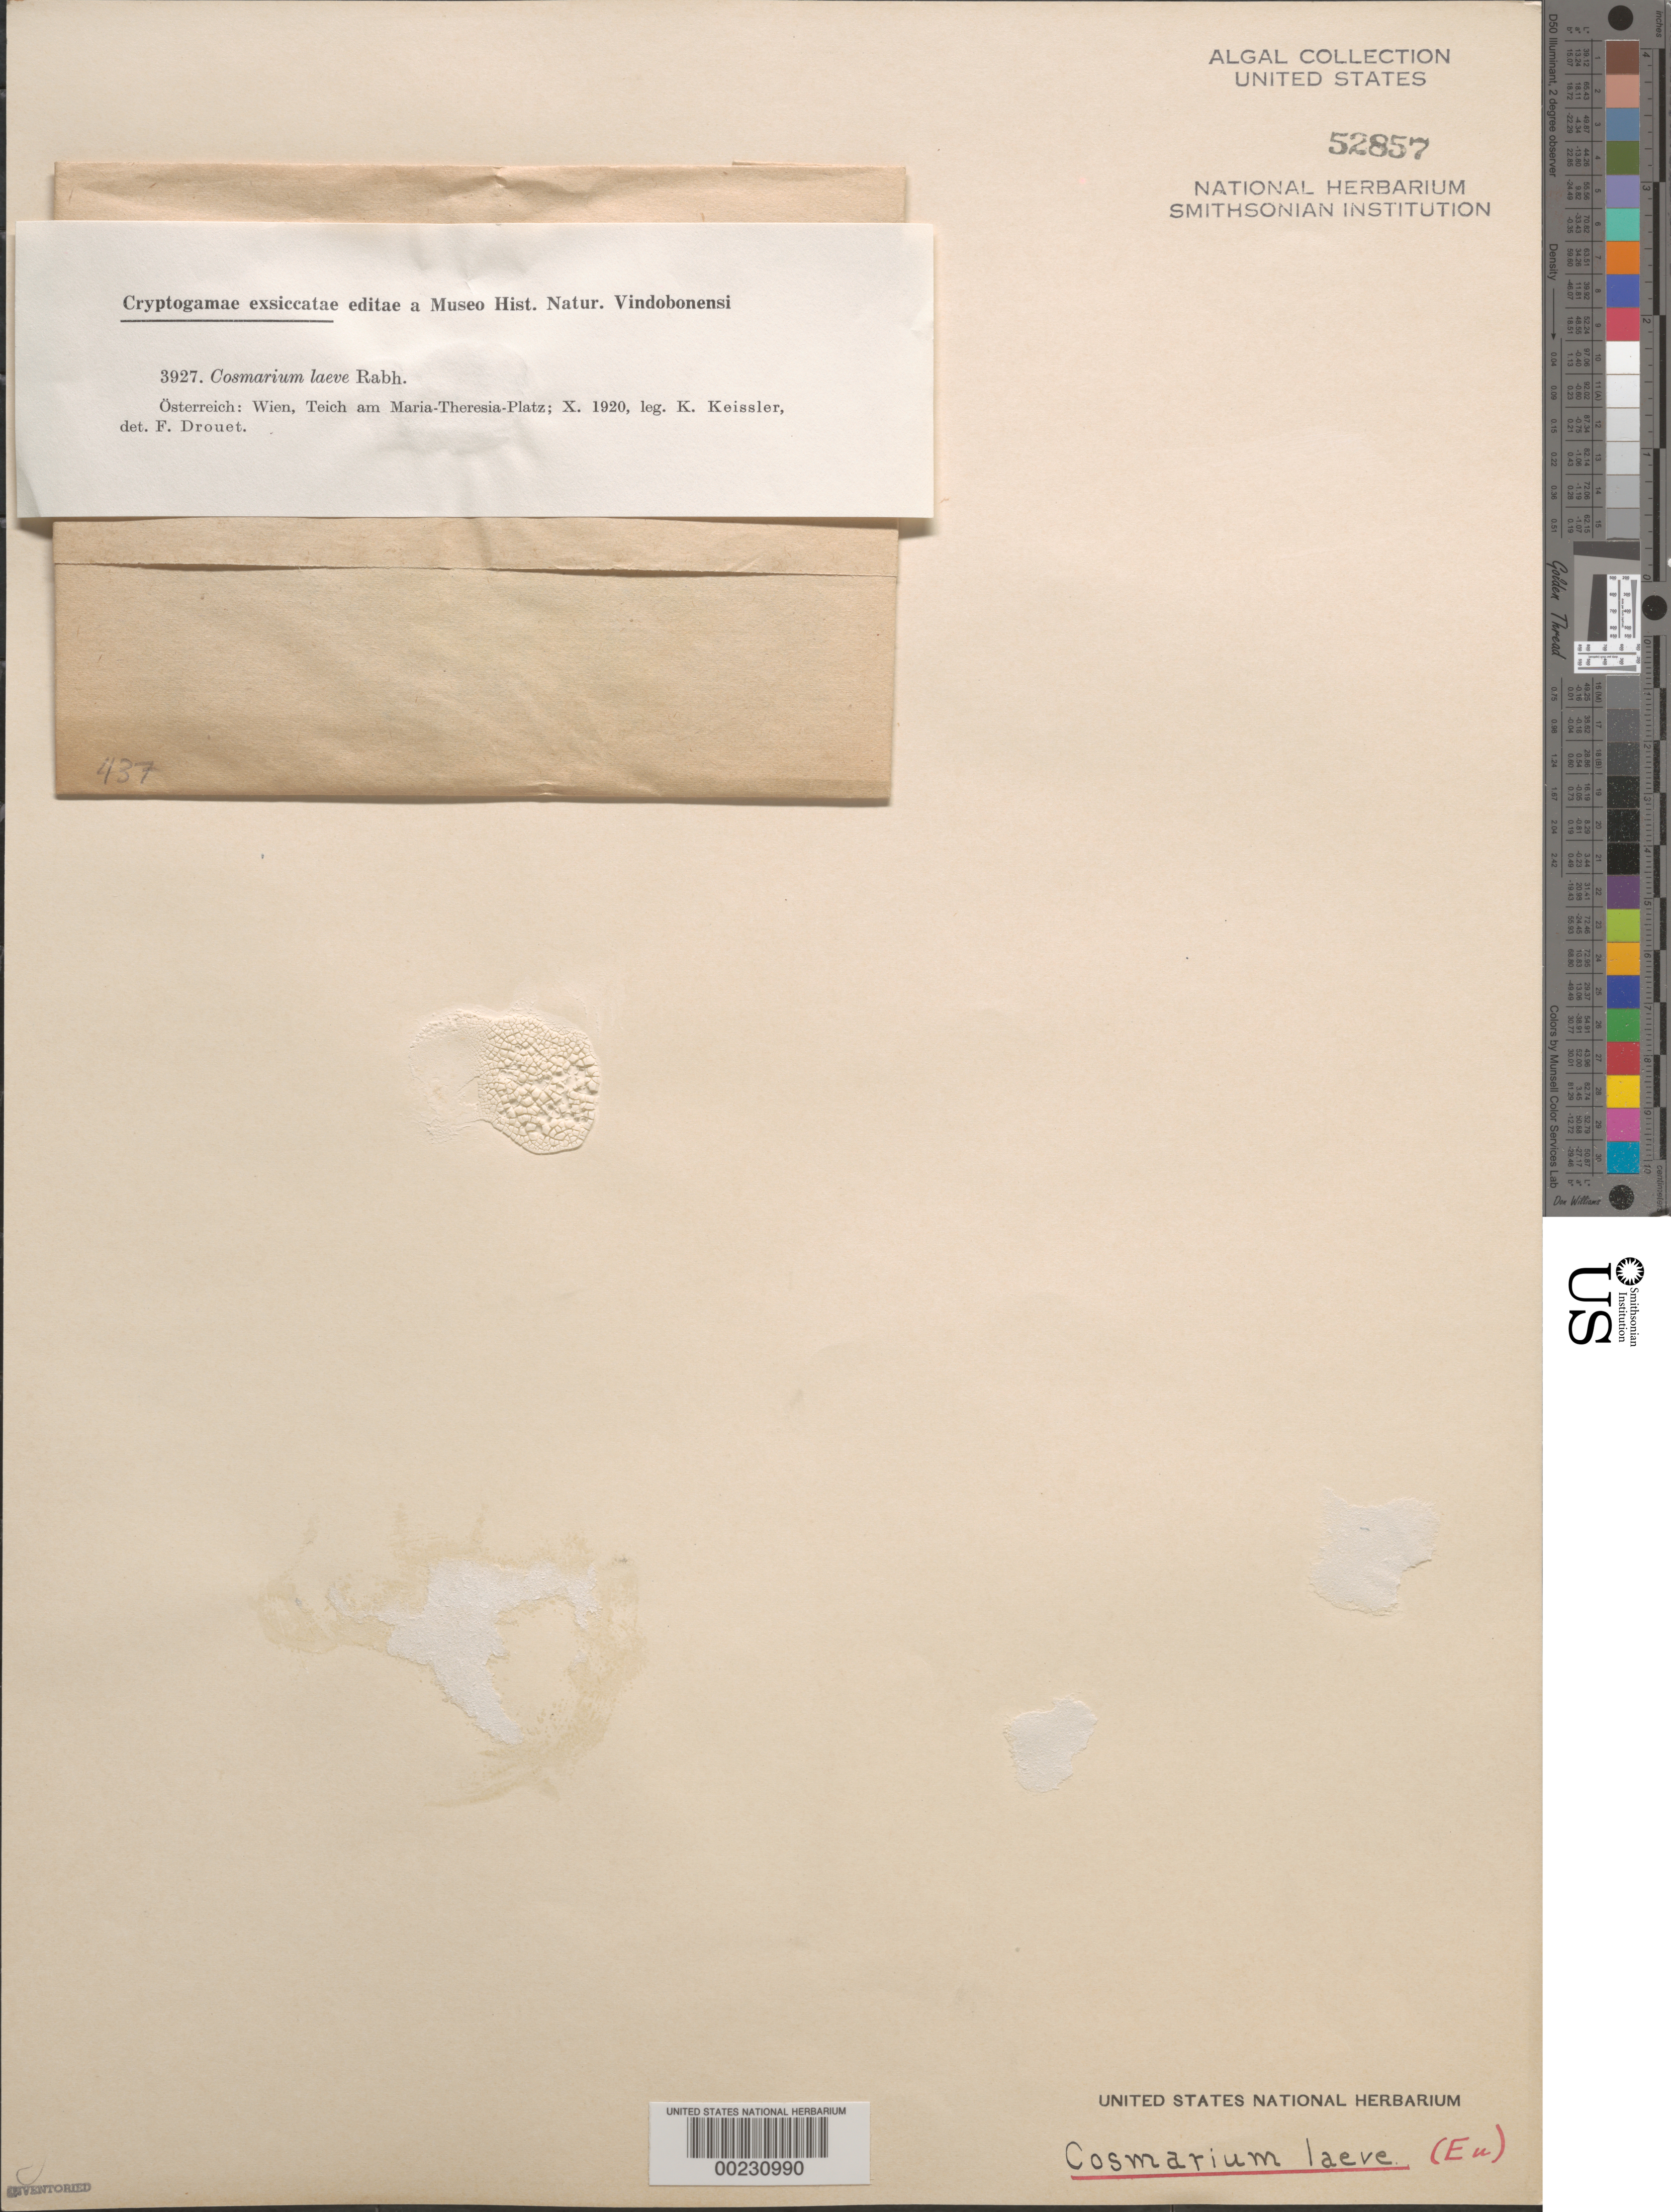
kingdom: Plantae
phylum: Charophyta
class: Zygnematophyceae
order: Zygnematales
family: Desmidiaceae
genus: Cosmarium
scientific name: Cosmarium laeve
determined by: Drouet, F. E.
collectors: K. von Keissler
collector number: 3927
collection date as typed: Oct 1920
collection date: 1920-10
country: Austria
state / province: Wien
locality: Vienna (Wien), Maria Theasia Platz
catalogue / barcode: US 52857